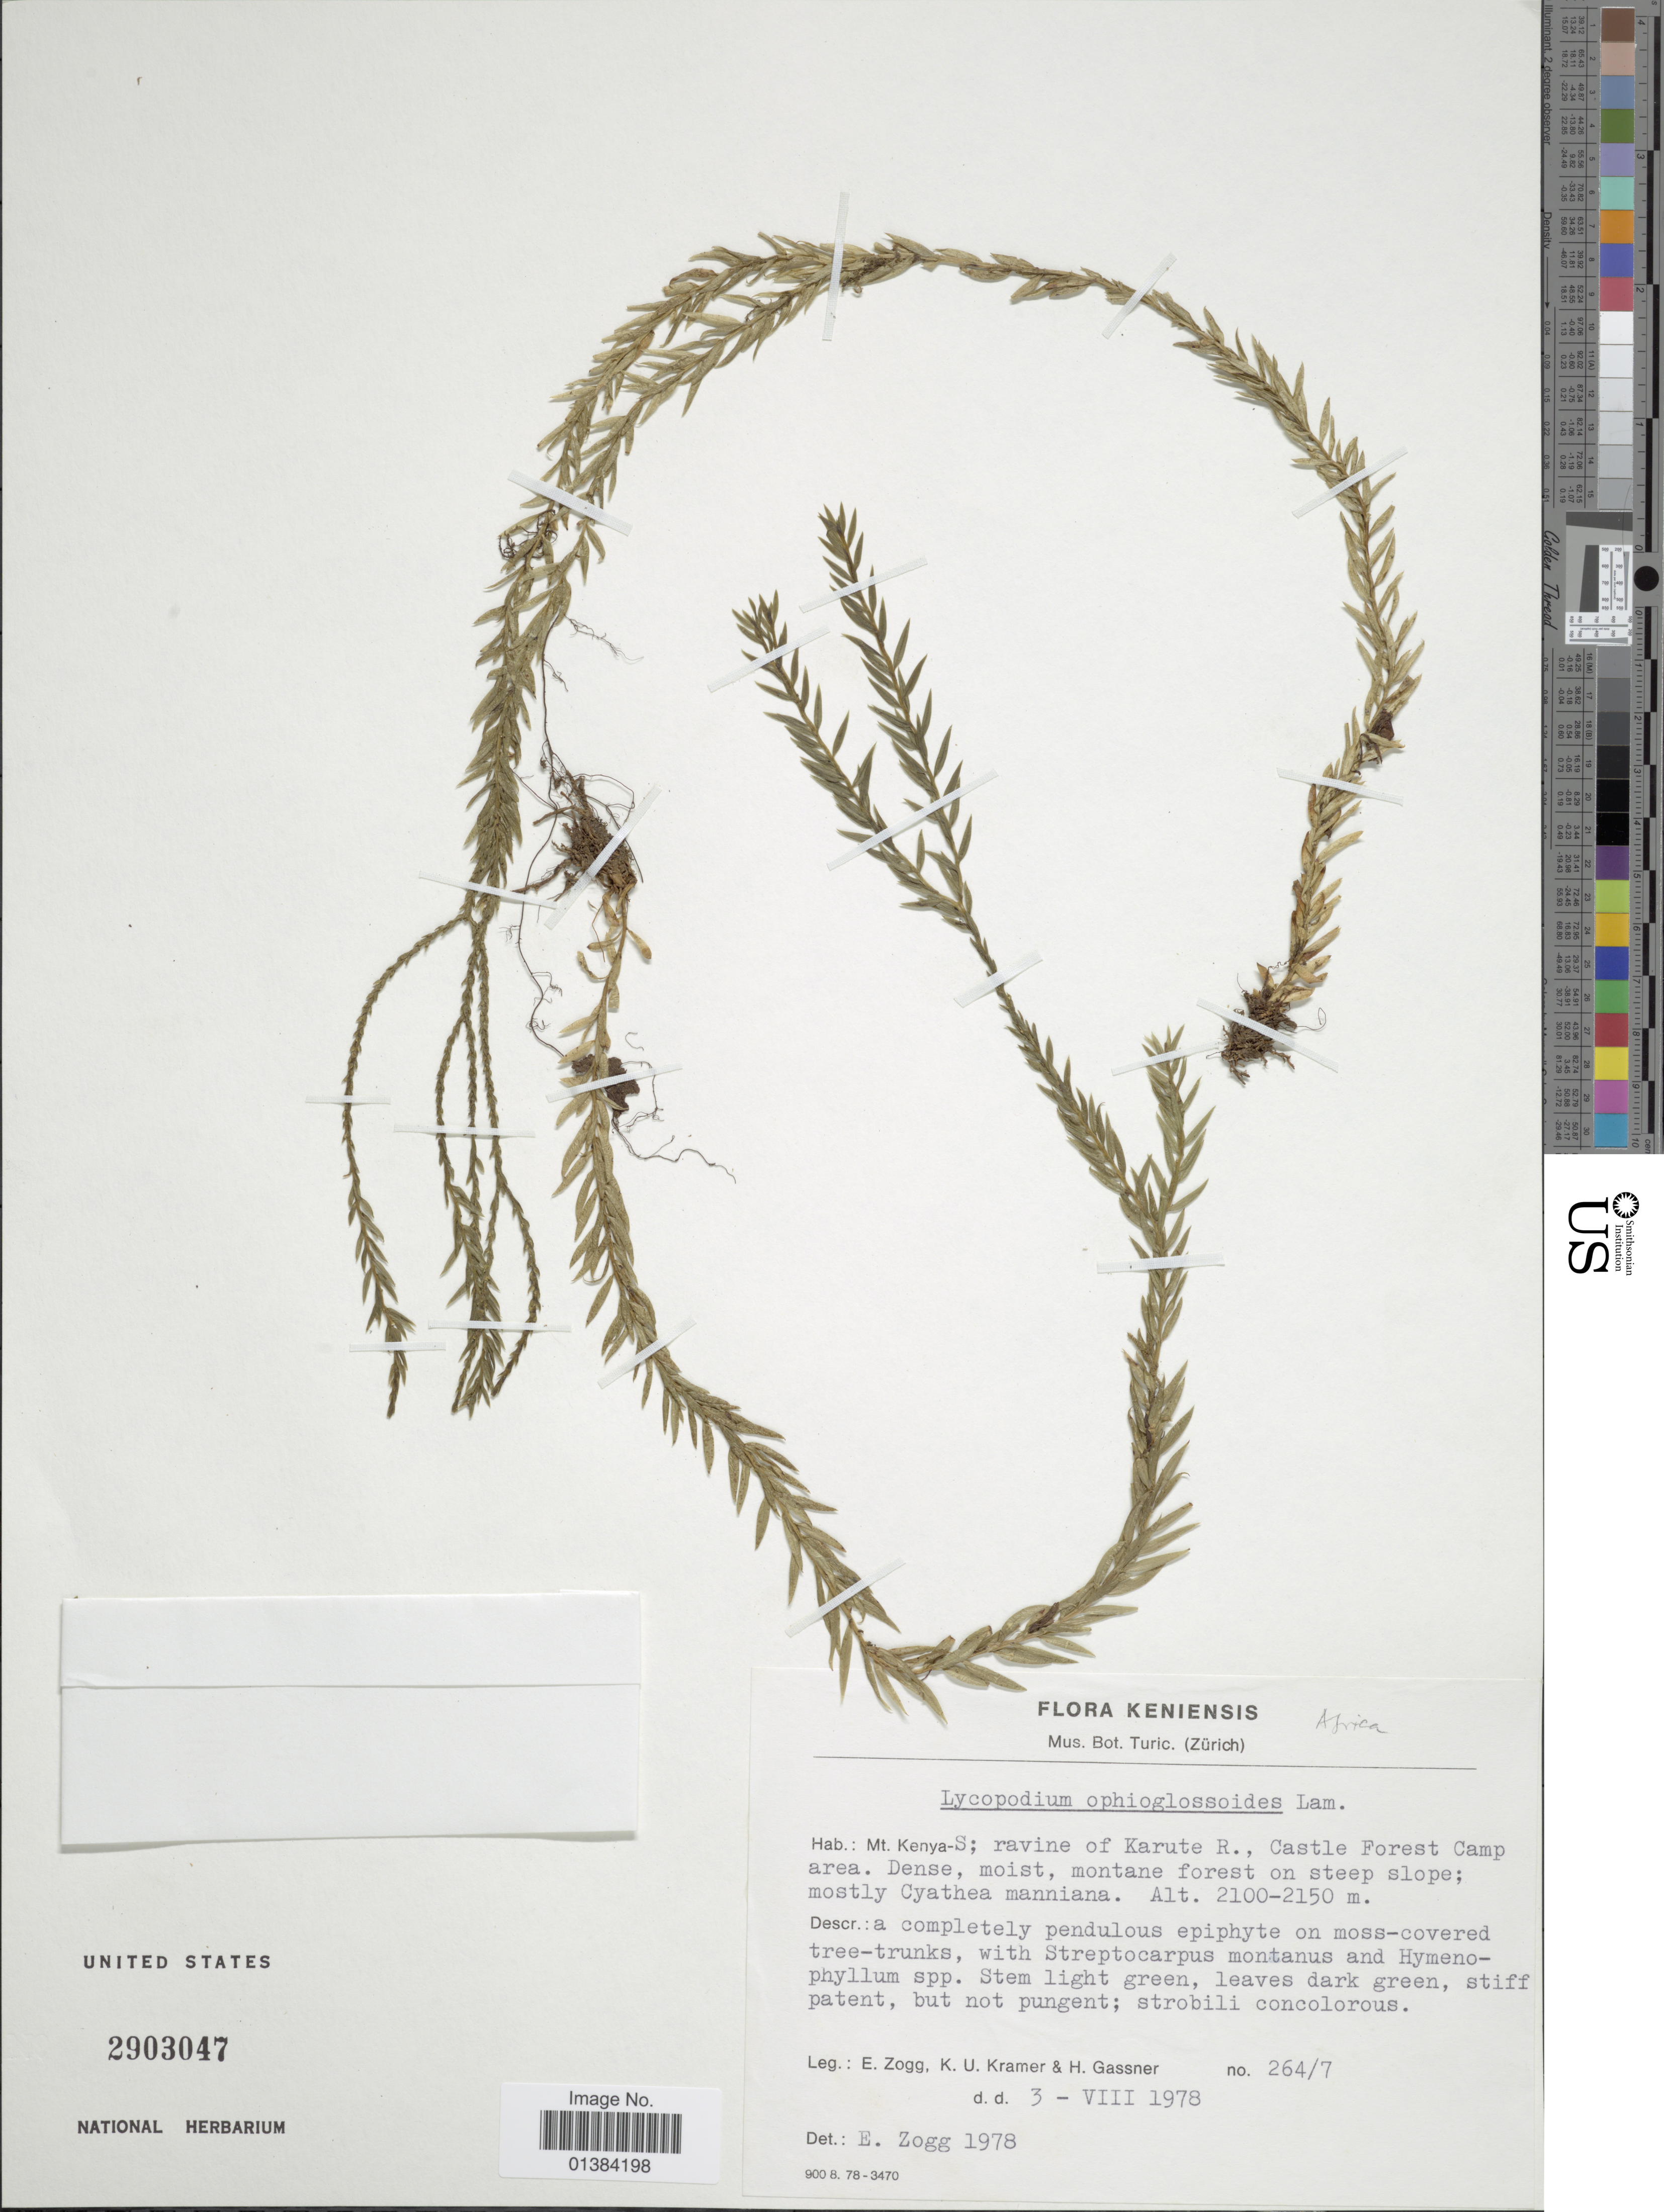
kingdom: Plantae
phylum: Tracheophyta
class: Lycopodiopsida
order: Lycopodiales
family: Lycopodiaceae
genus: Phlegmariurus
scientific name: Phlegmariurus ophioglossoides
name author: (Lam.) A. R. Field & Bostock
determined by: Field, A. R.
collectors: E. Zogg, K. U. Kramer & H. Gassner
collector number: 264/7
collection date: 1978-08-03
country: Kenya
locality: Mt. Kenya-S; ravine of Karute R., Castle Forest Camp area.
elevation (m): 2100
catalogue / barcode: US 2903047